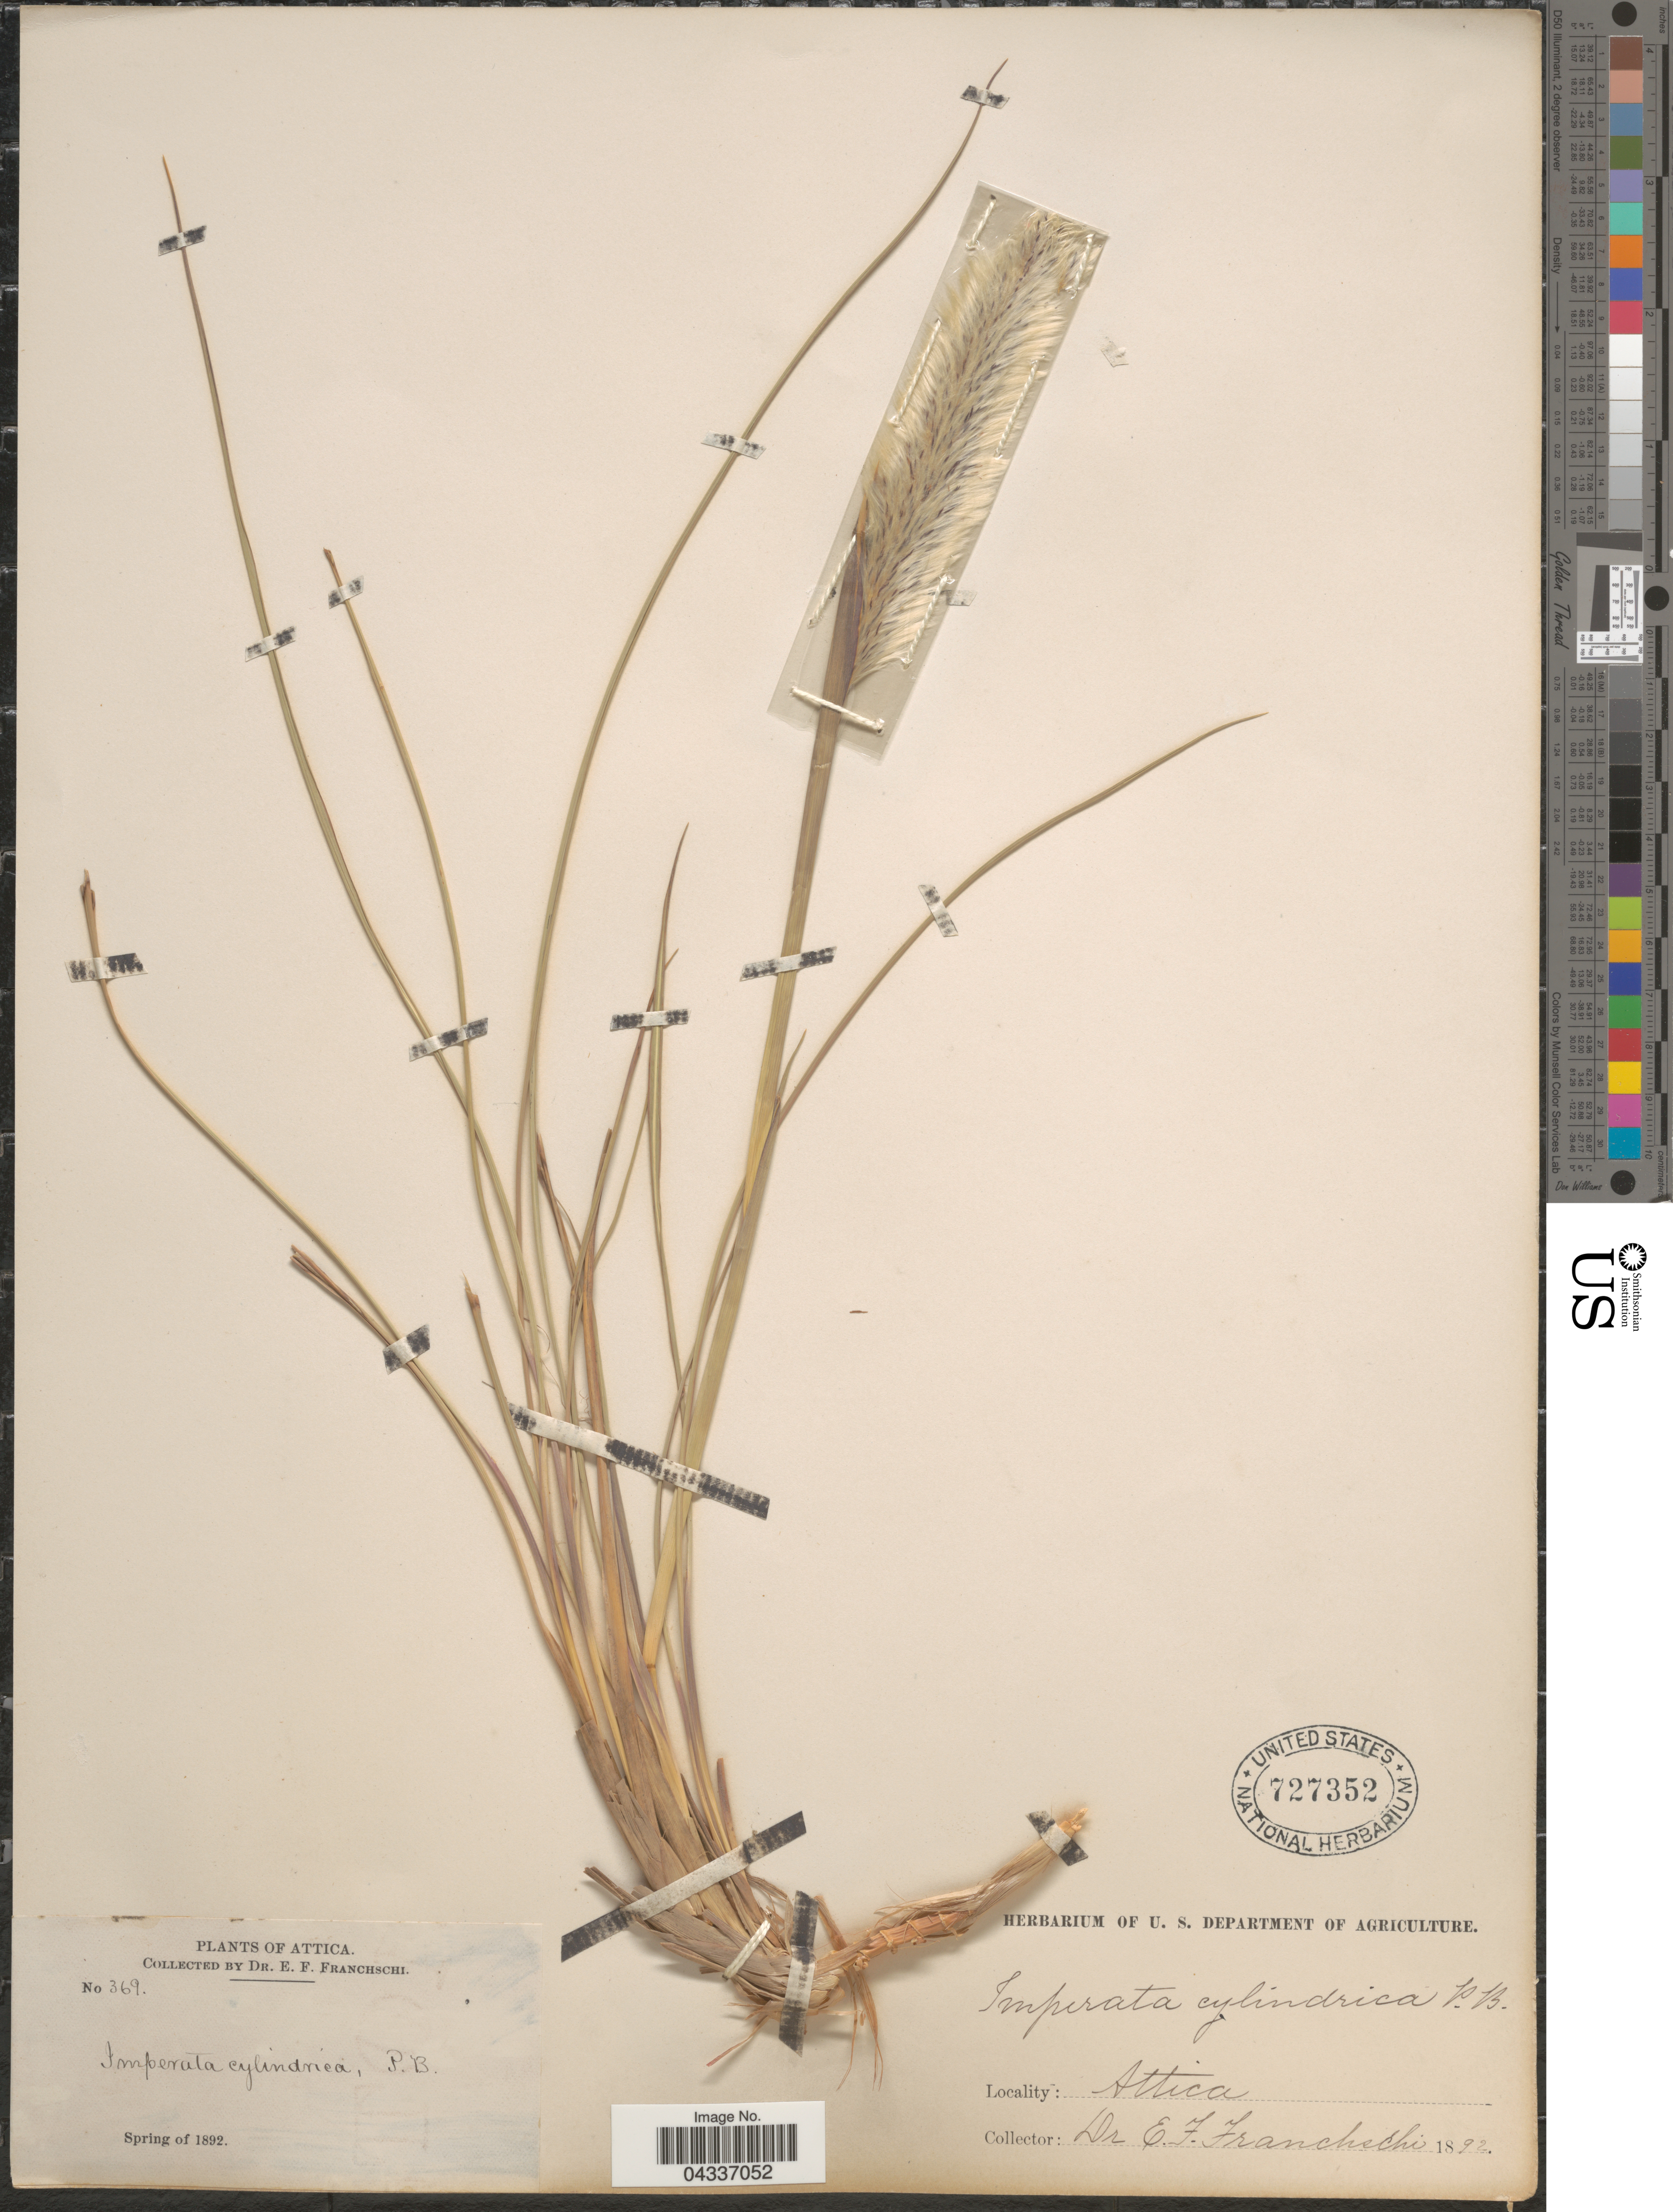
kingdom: Plantae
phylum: Tracheophyta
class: Liliopsida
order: Poales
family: Poaceae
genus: Imperata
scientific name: Imperata cylindrica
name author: (L.) P. Beauv.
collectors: E. Franchschi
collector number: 369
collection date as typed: Spring of 1892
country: Greece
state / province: Attica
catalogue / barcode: US 727352